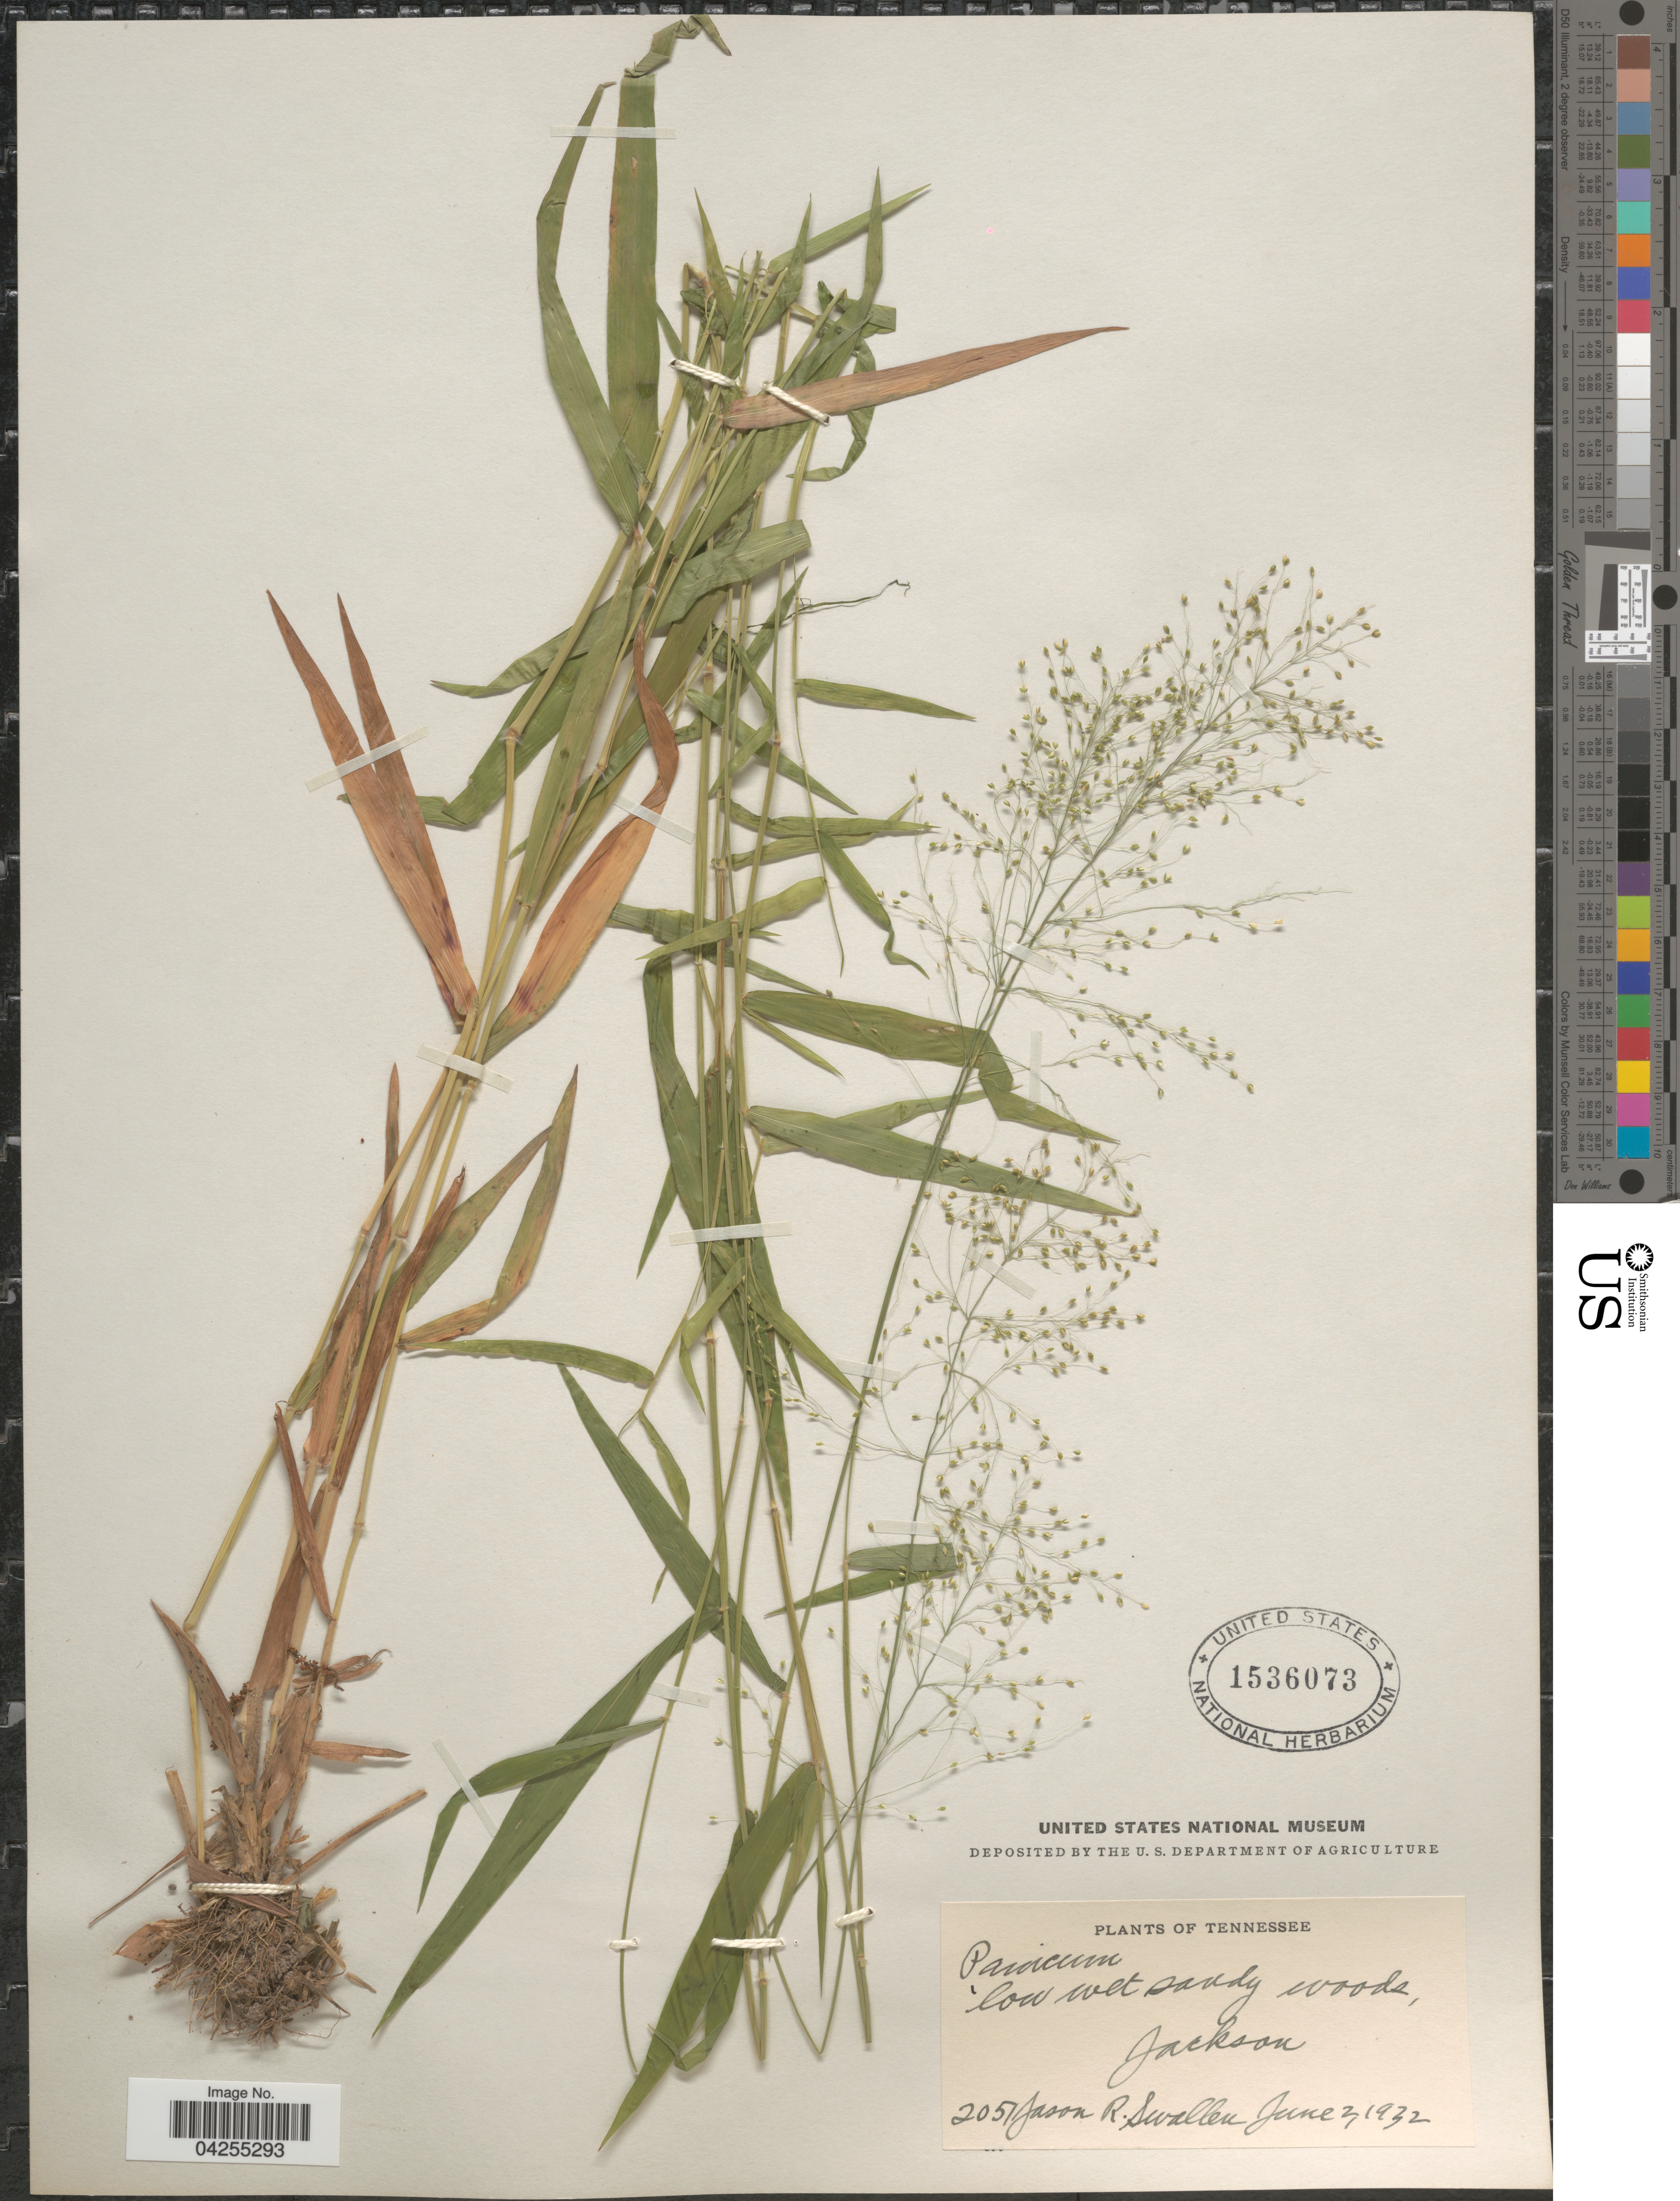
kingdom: Plantae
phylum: Tracheophyta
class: Liliopsida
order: Poales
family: Poaceae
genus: Dichanthelium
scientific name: Dichanthelium dichotomum var. dichotomum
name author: (L.) Gould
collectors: J. R. Swallen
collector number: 2051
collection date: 1932-06-02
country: United States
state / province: Tennessee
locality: Low wet sandy woods, Jackson.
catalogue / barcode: US 1536073